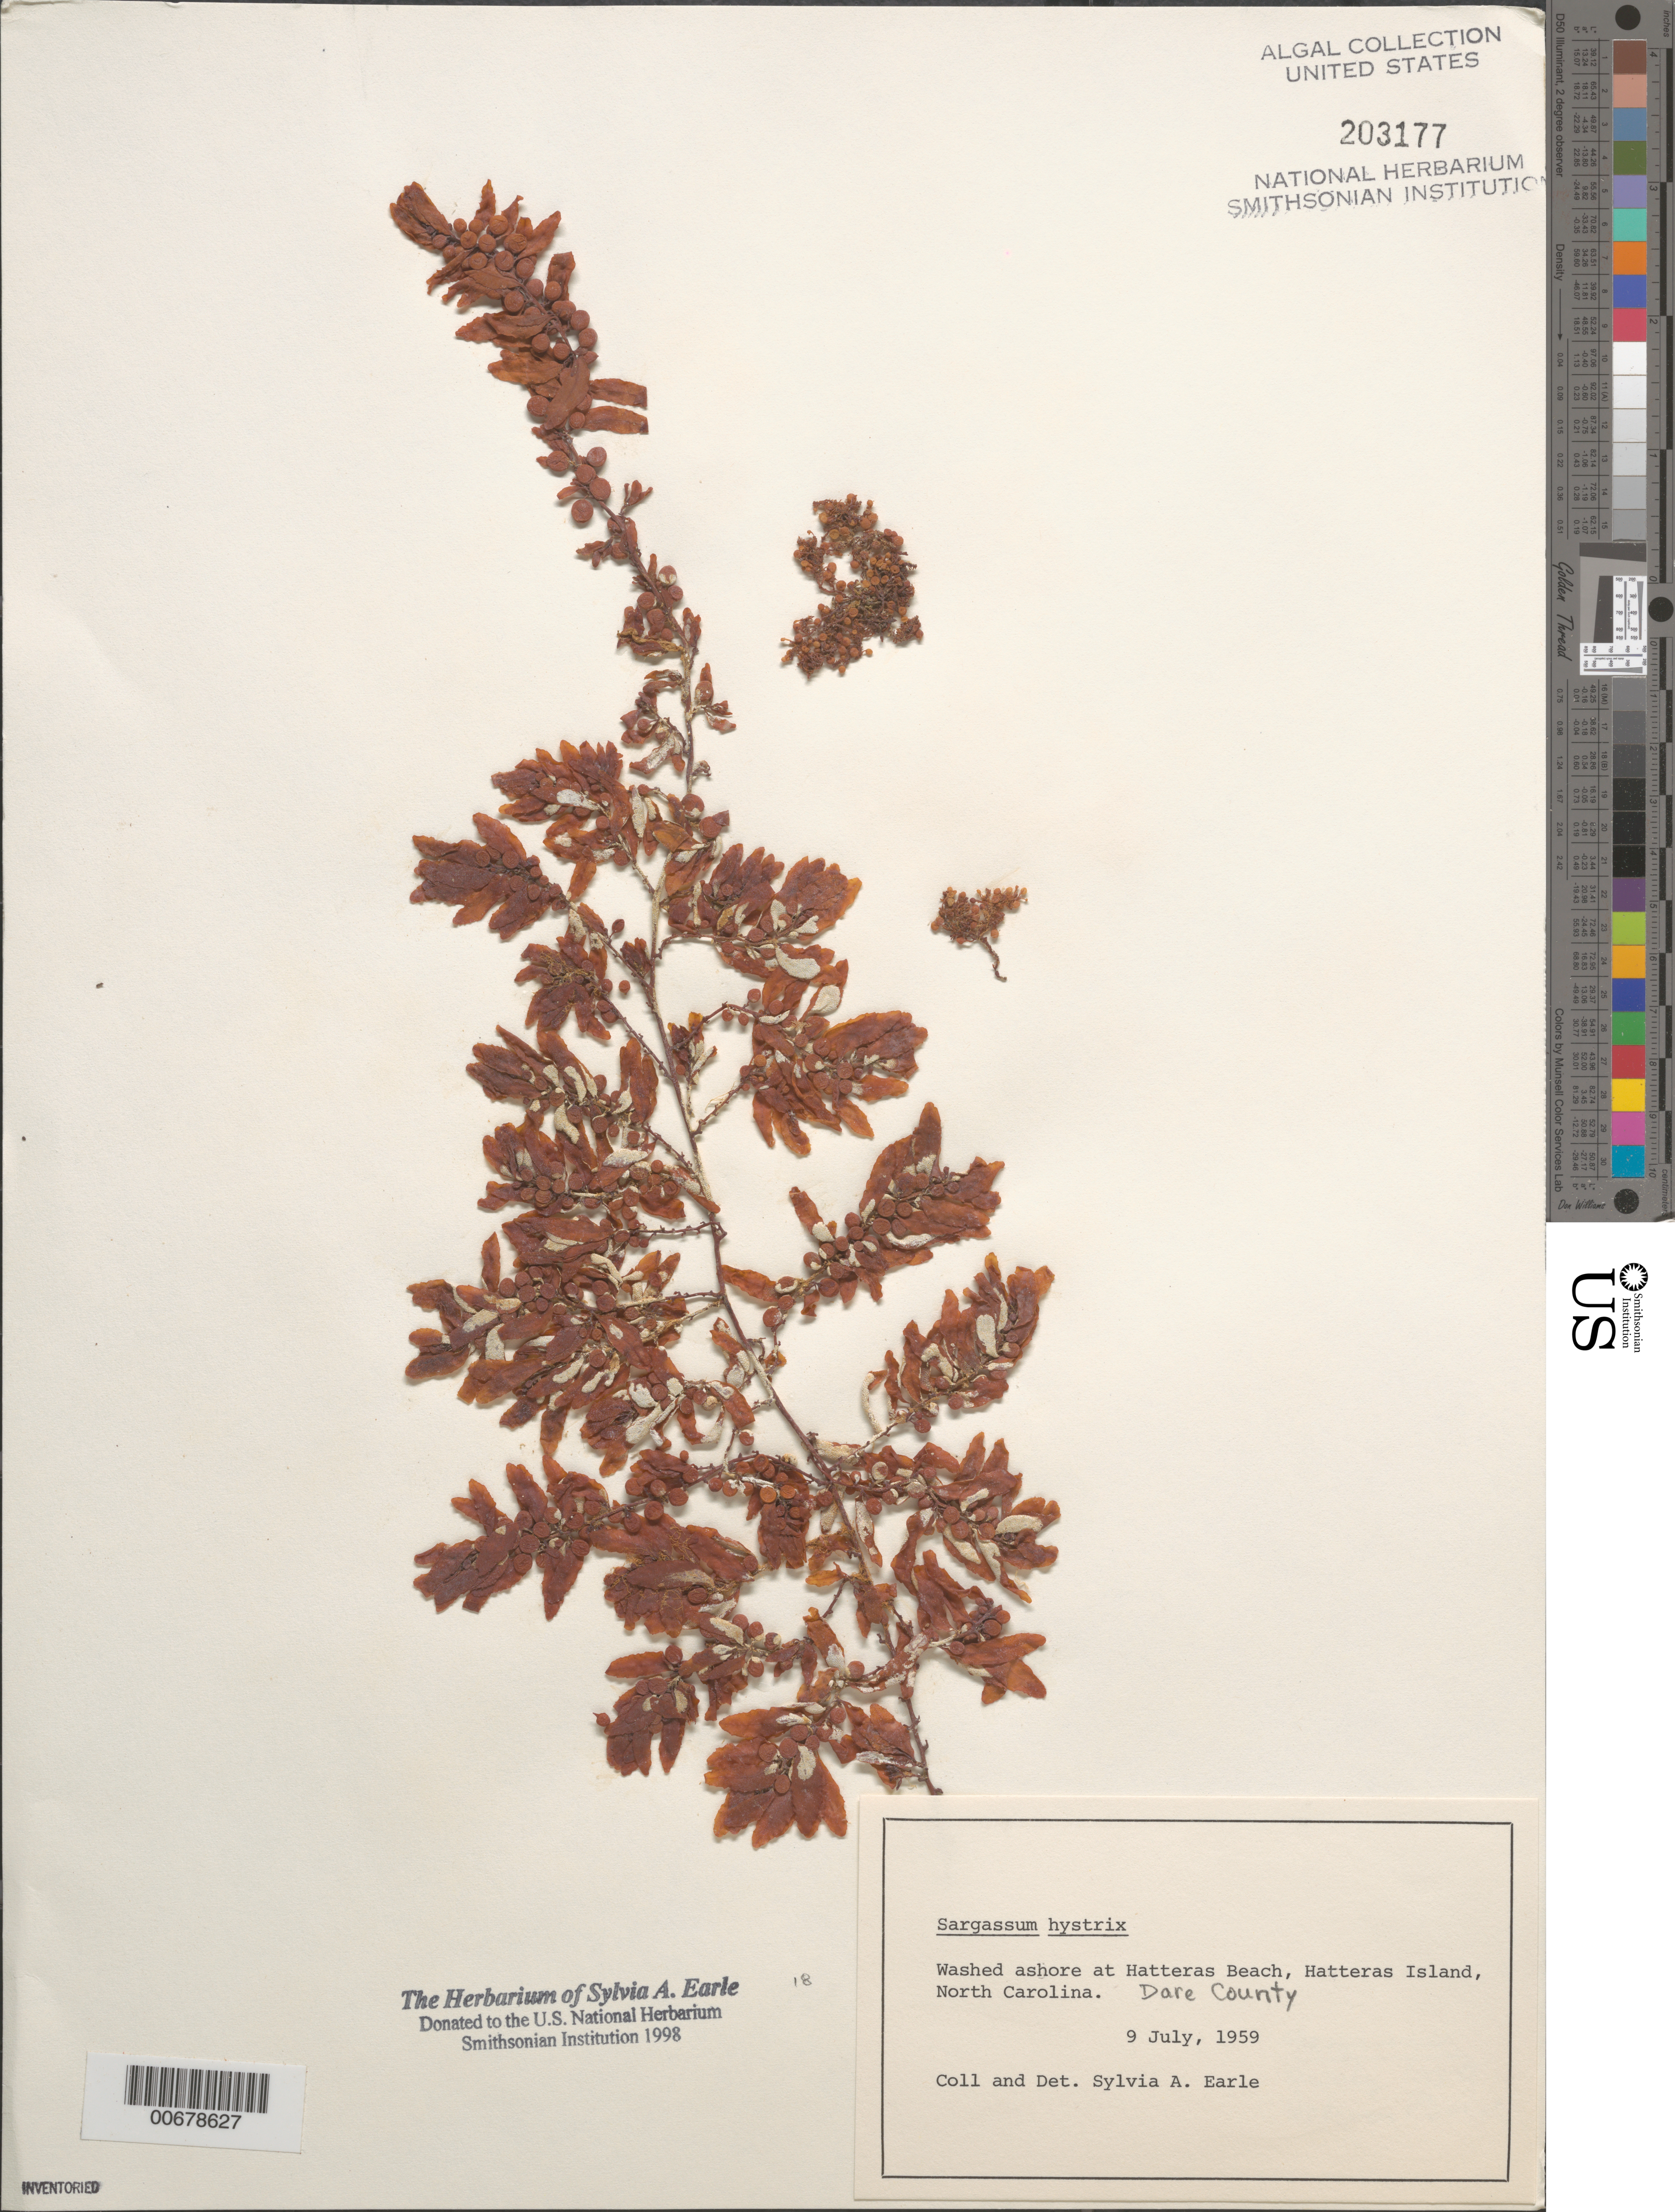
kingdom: Chromista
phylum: Ochrophyta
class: Phaeophyceae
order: Fucales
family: Sargassaceae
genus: Sargassum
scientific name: Sargassum hystrix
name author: J. Agardh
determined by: Earle, S. A.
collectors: S. A. Earle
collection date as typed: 09 Jul 1959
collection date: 1959-07-09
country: United States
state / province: North Carolina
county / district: Dare County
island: Hatteras Island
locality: Hatteras Beach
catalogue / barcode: US 203177